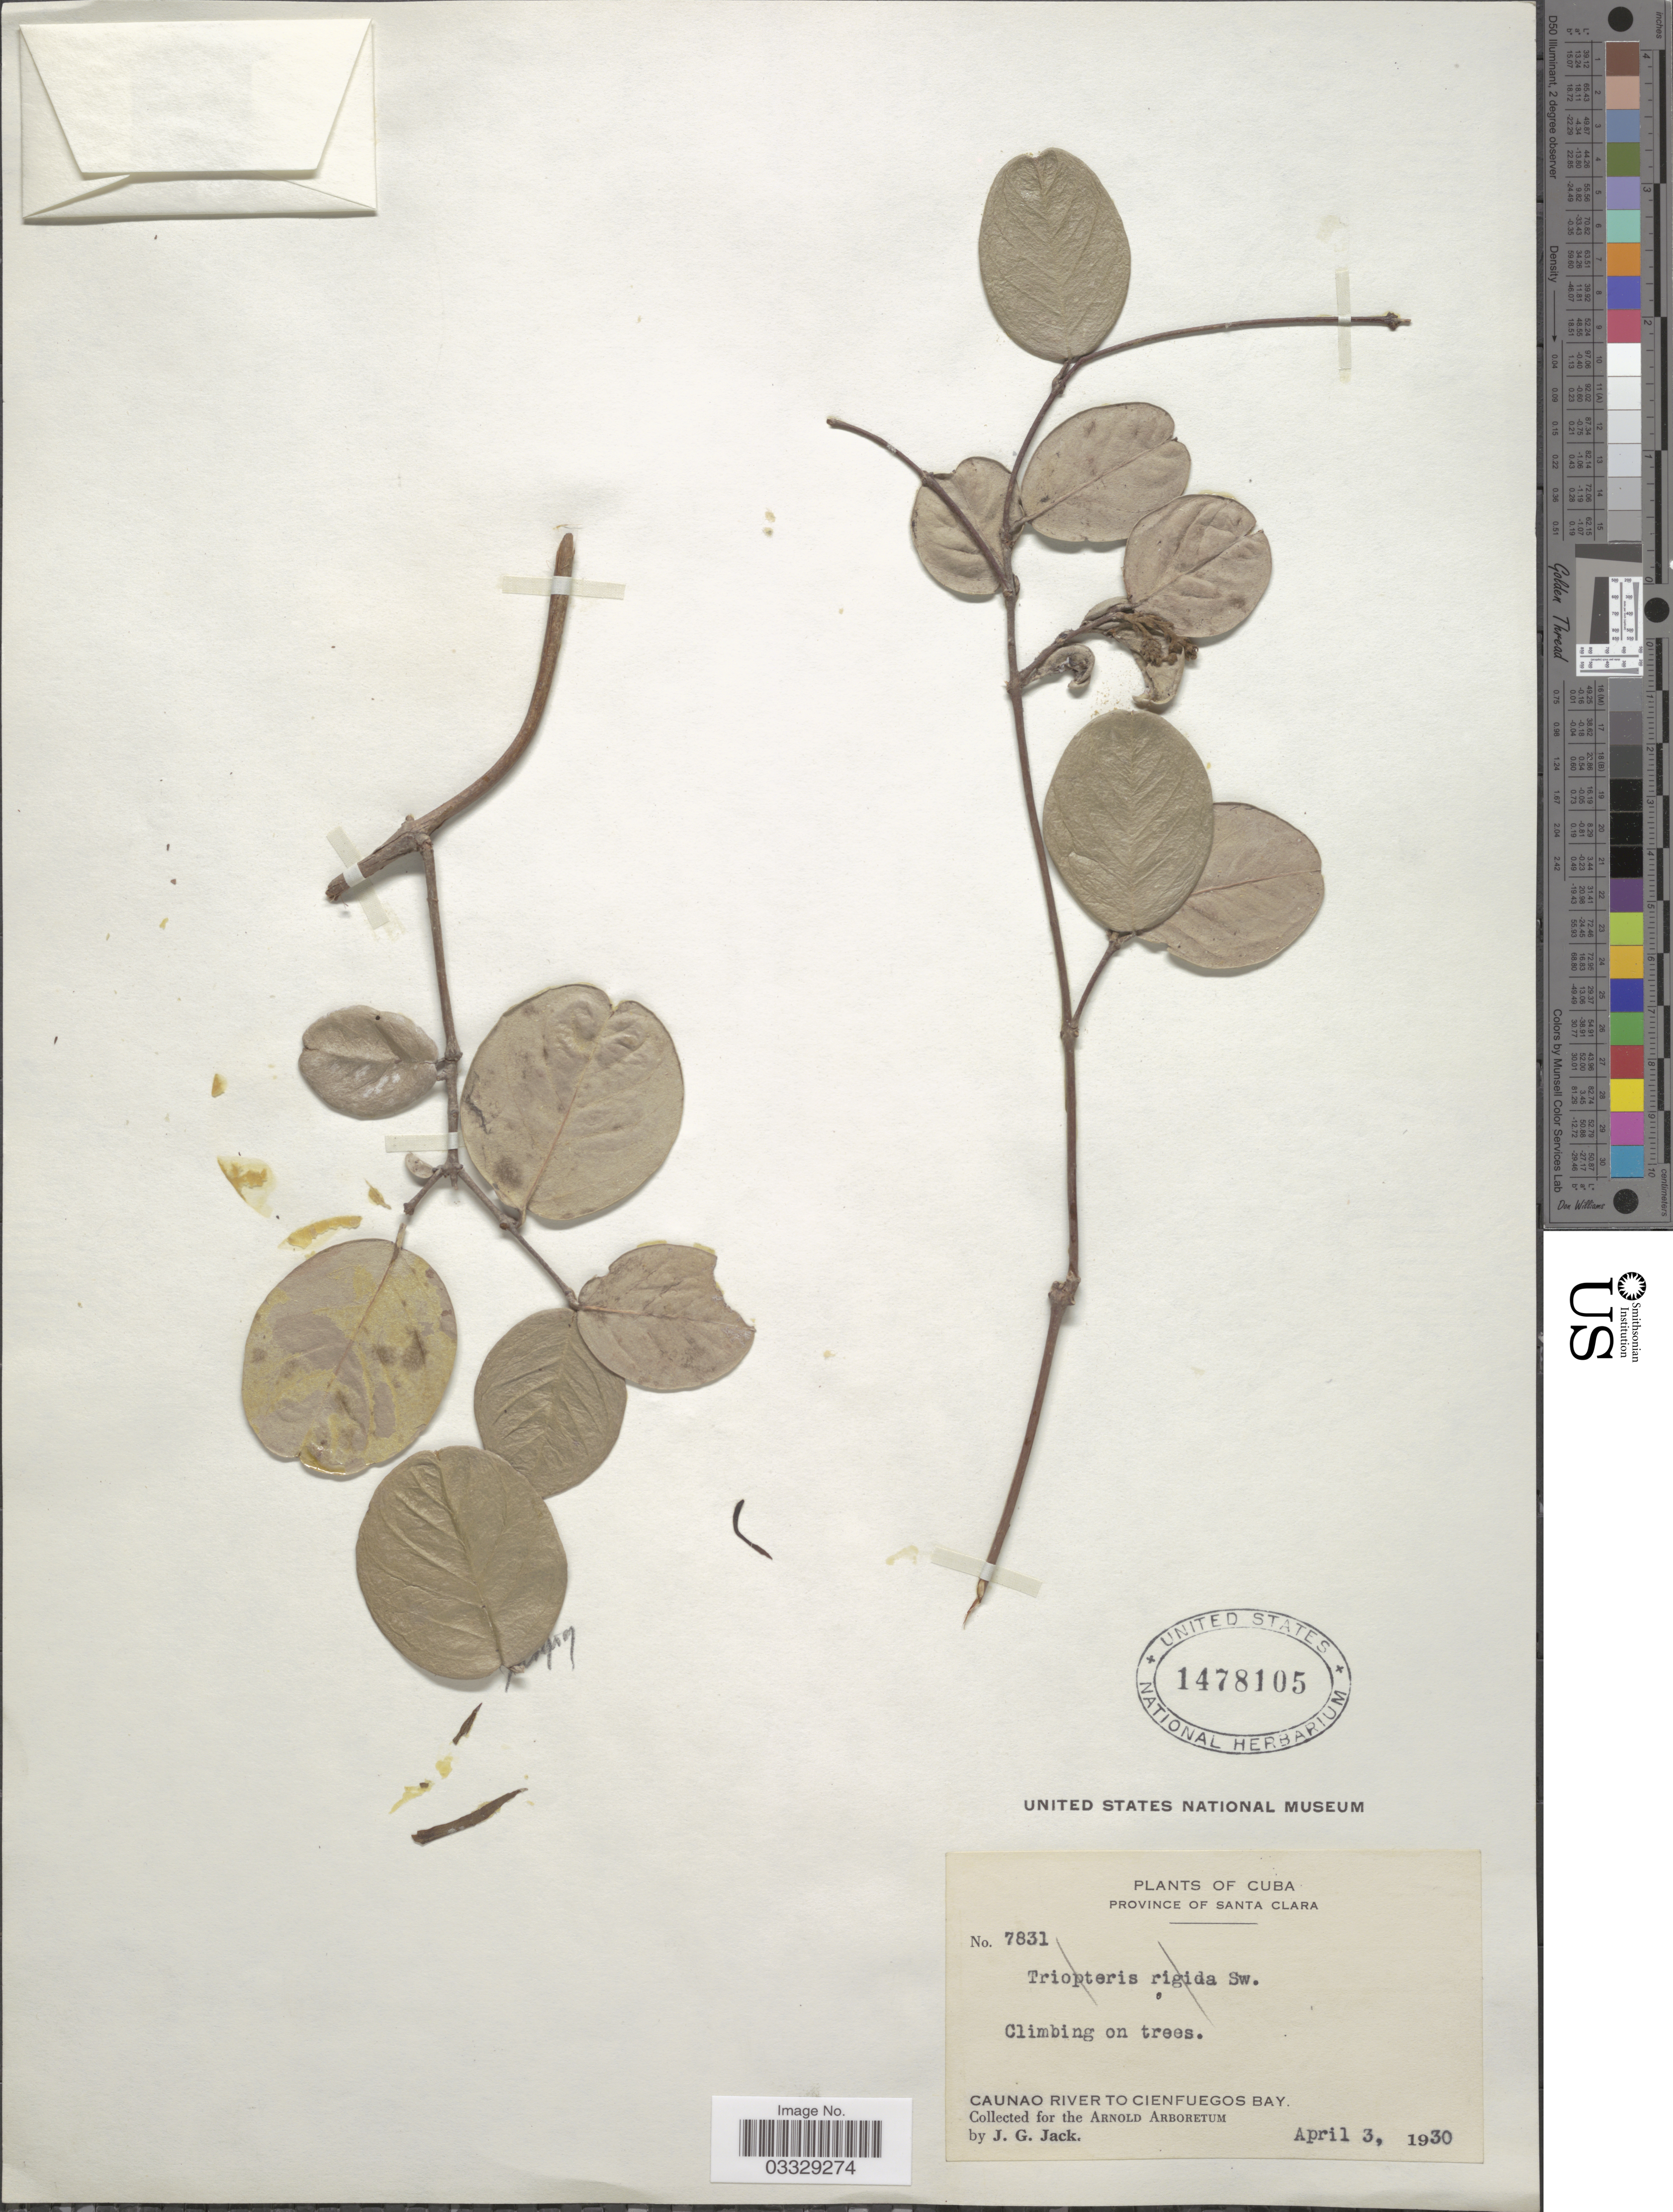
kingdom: Plantae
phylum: Tracheophyta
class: Magnoliopsida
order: Malpighiales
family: Malpighiaceae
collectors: J. G. Jack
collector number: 7831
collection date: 1930-04-03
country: Cuba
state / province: Las Villas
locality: Province of Santa Clara. Caunao River to Cienfuegos Bay.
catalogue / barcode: US 1478105